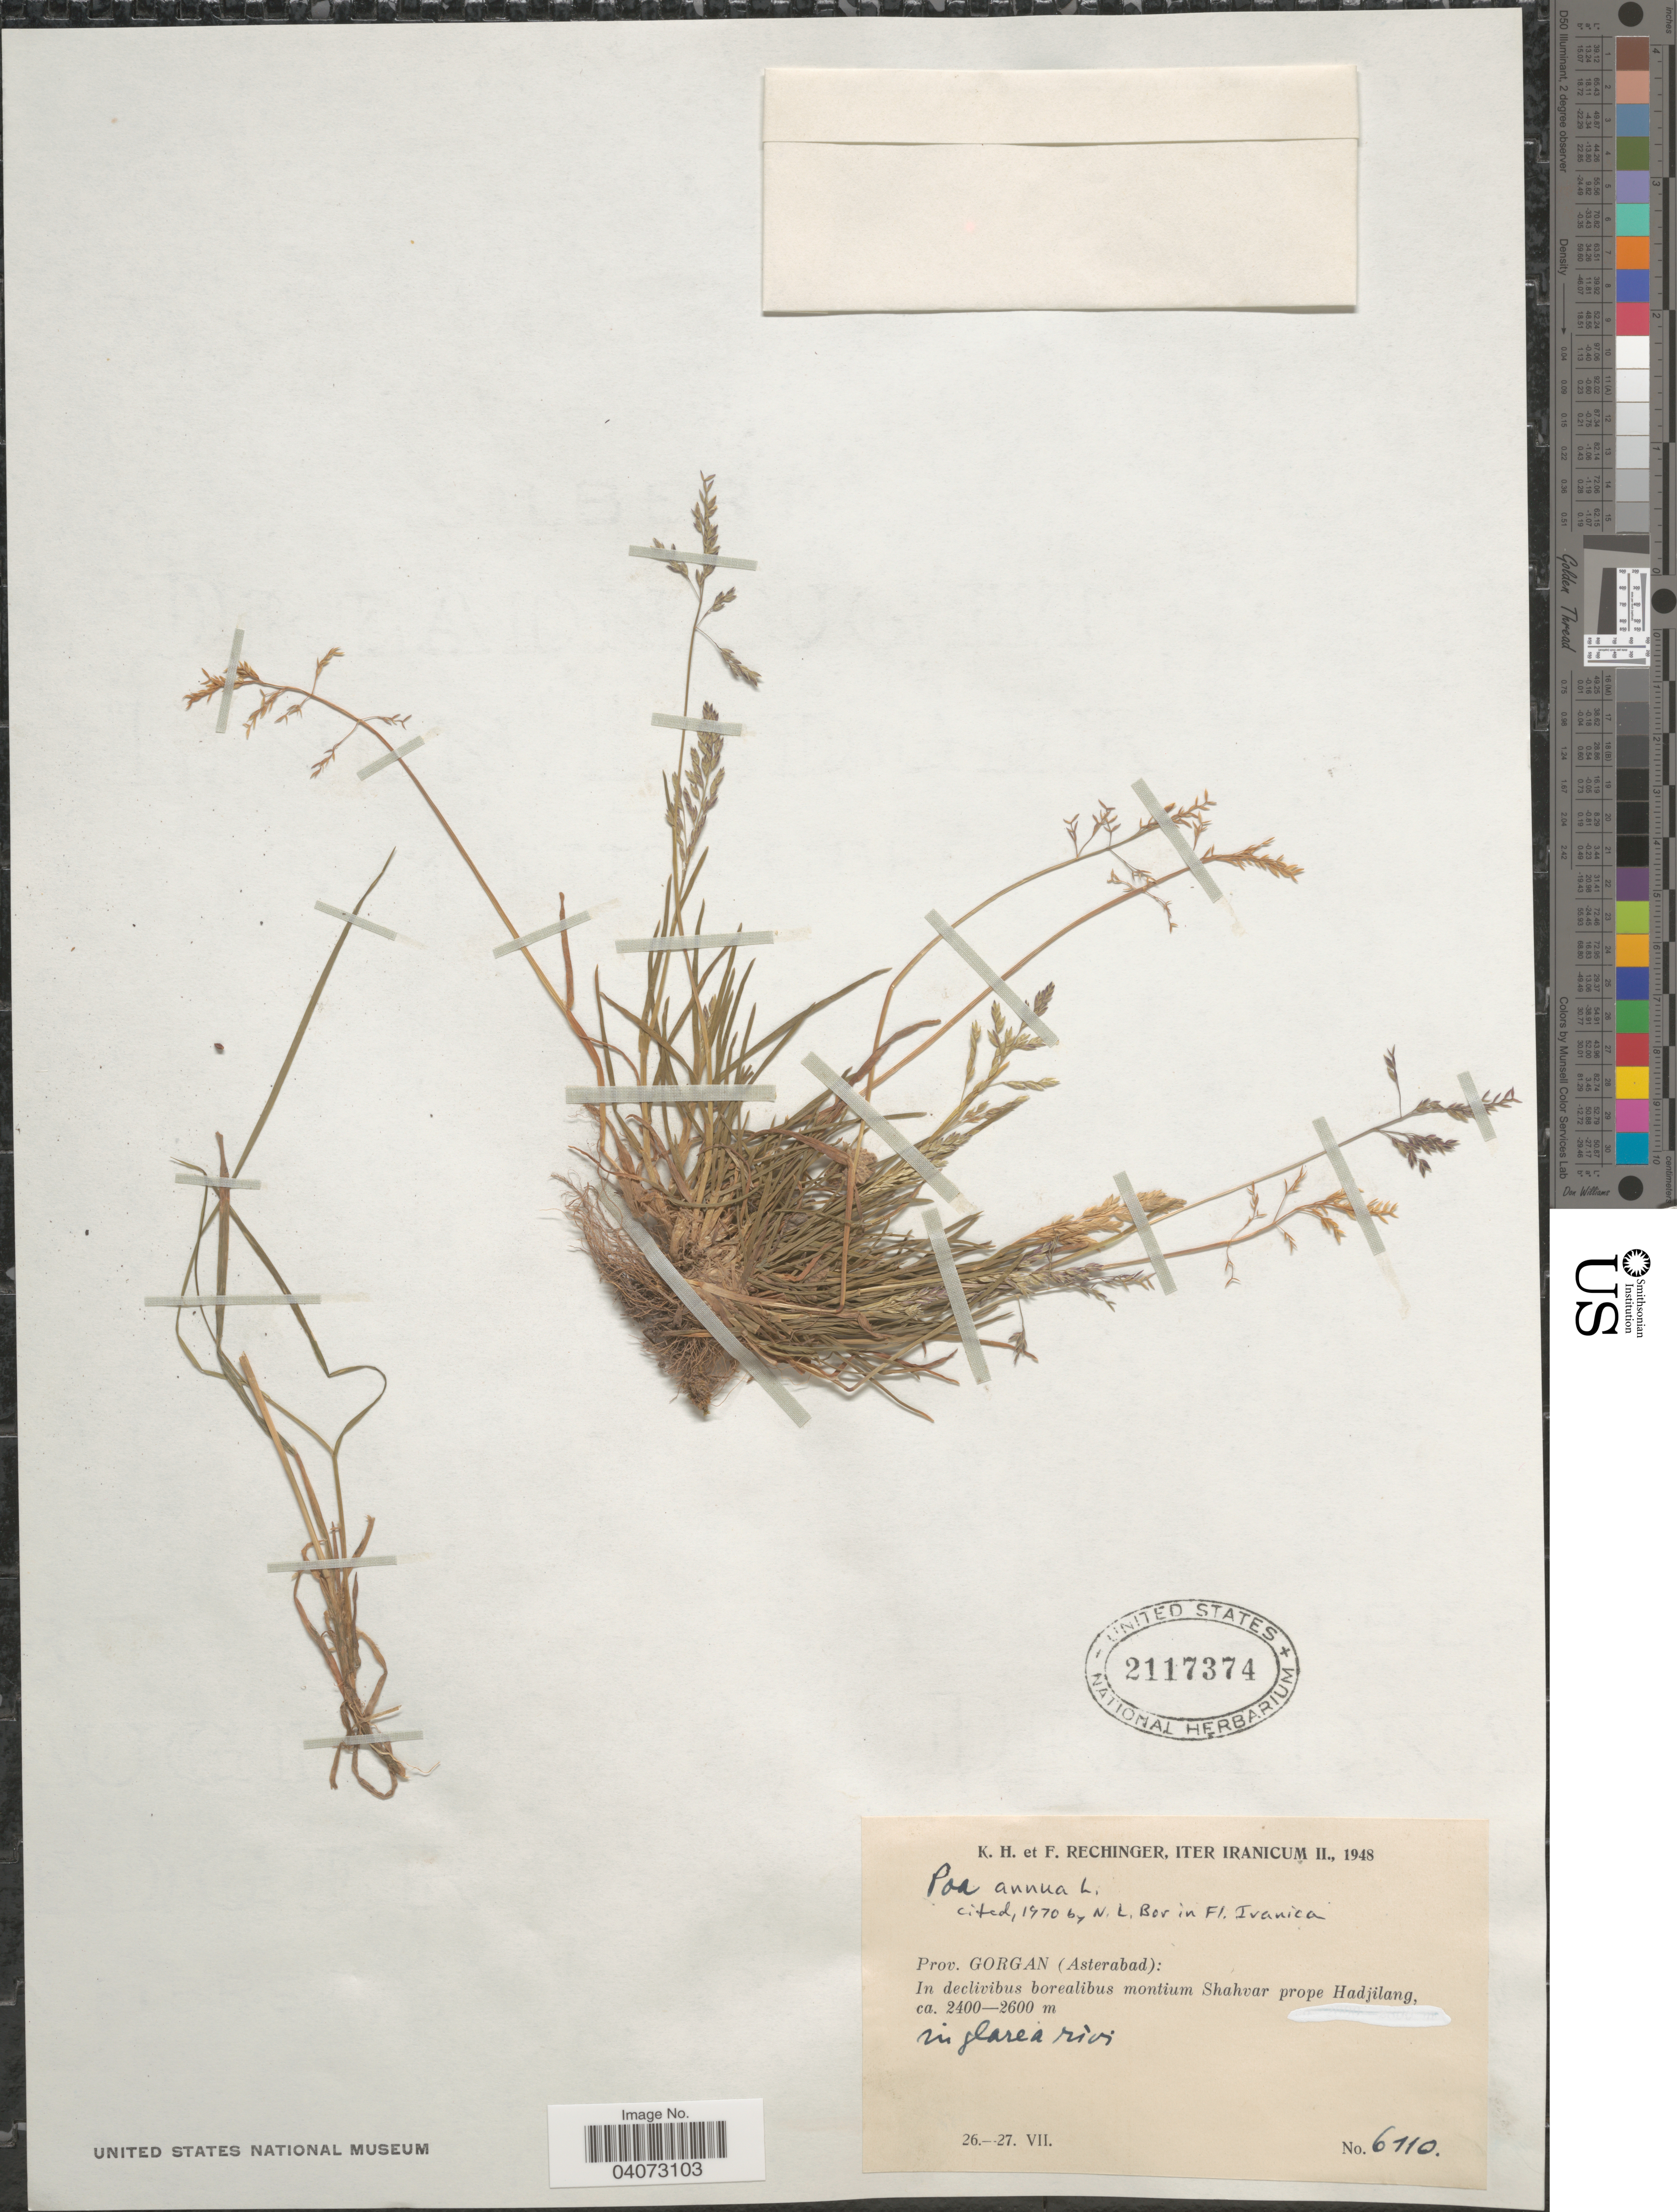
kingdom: Plantae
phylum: Tracheophyta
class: Liliopsida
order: Poales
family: Poaceae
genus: Poa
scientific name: Poa annua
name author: L.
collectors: K. H. Rechinger & F. Rechinger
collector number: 6110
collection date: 1948-07-26/1948-07-27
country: Iran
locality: Prov. Gorgan (Asterabad): In declivibus borealibus montium Shahvar prope Hadjilang. In glarea rivi. Iter Iranicum II., 1948.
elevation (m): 2400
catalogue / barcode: US 2117374